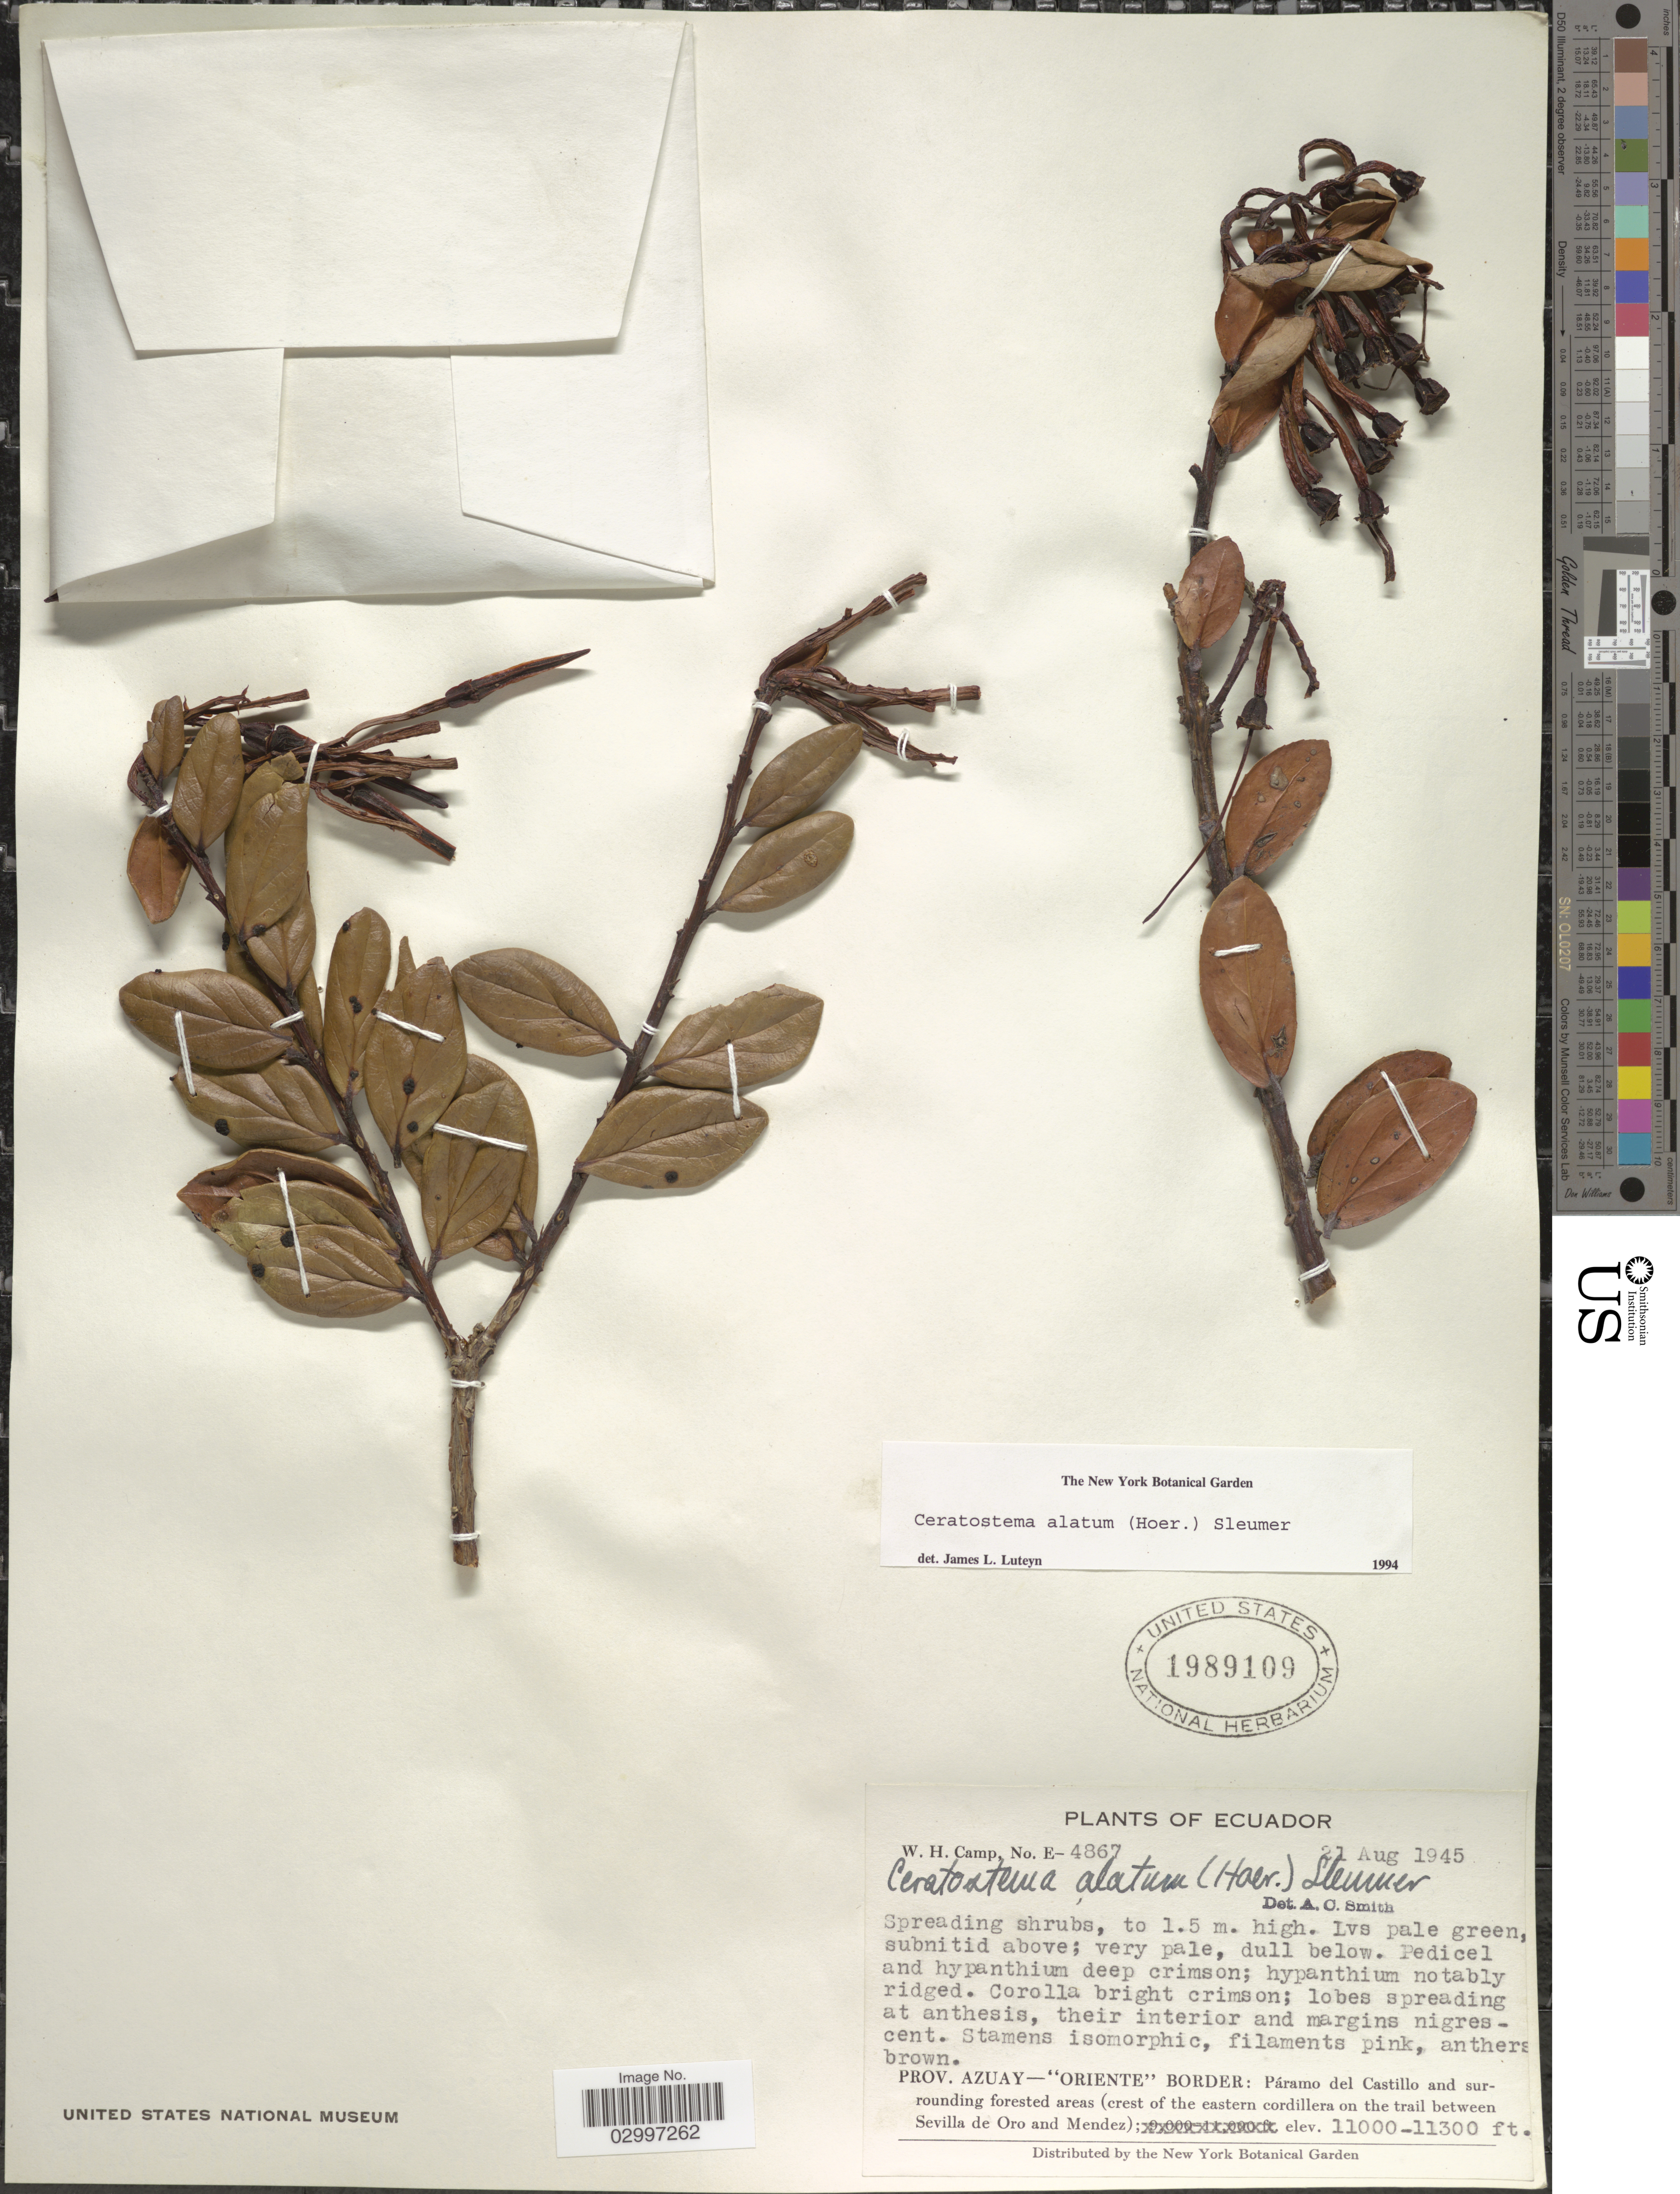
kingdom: Plantae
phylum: Tracheophyta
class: Magnoliopsida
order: Ericales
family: Ericaceae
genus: Ceratostema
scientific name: Ceratostema alatum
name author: (Hoerold) Sleumer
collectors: W. H. Camp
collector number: E-4867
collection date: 1945-08-21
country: Ecuador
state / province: Azuay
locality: Oriente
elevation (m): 3353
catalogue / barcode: US 1989109